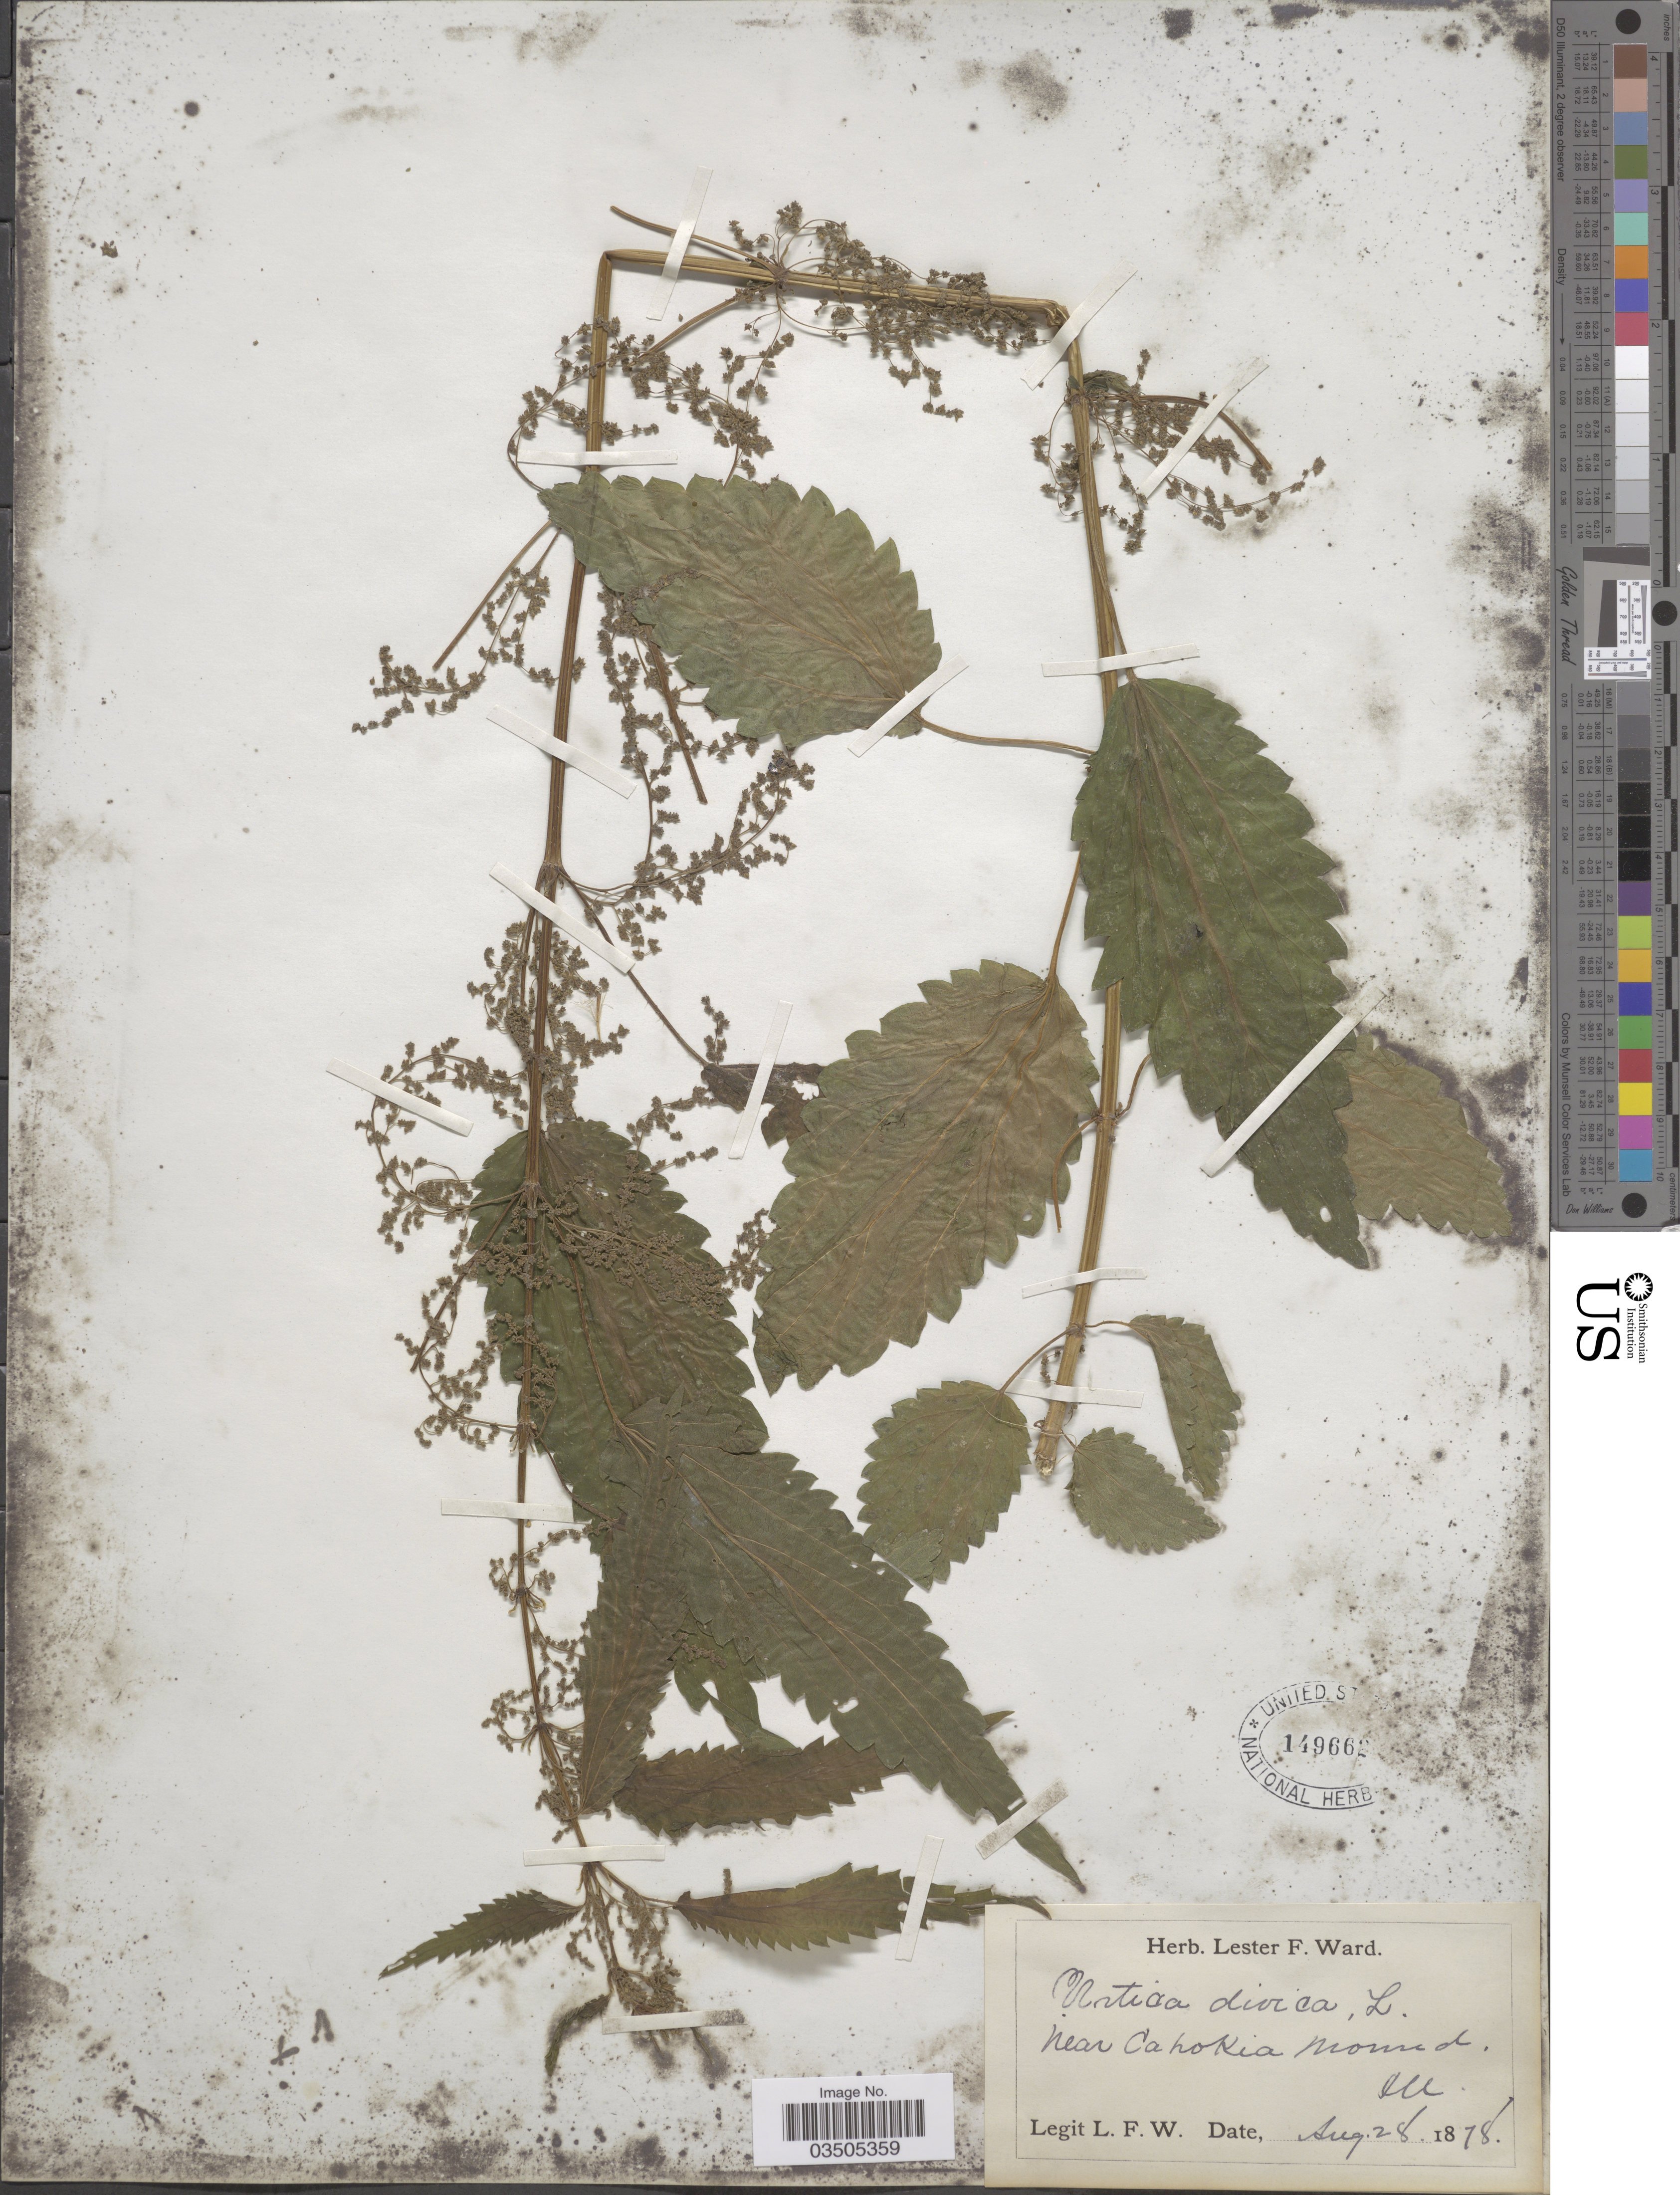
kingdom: Plantae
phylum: Tracheophyta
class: Magnoliopsida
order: Rosales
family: Urticaceae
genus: Urtica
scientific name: Urtica dioica subsp. gracilis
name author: L.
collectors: L. F. Ward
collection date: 1878-08-28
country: United States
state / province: Illinois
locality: Near Cahokia Mound.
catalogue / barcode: US 149662